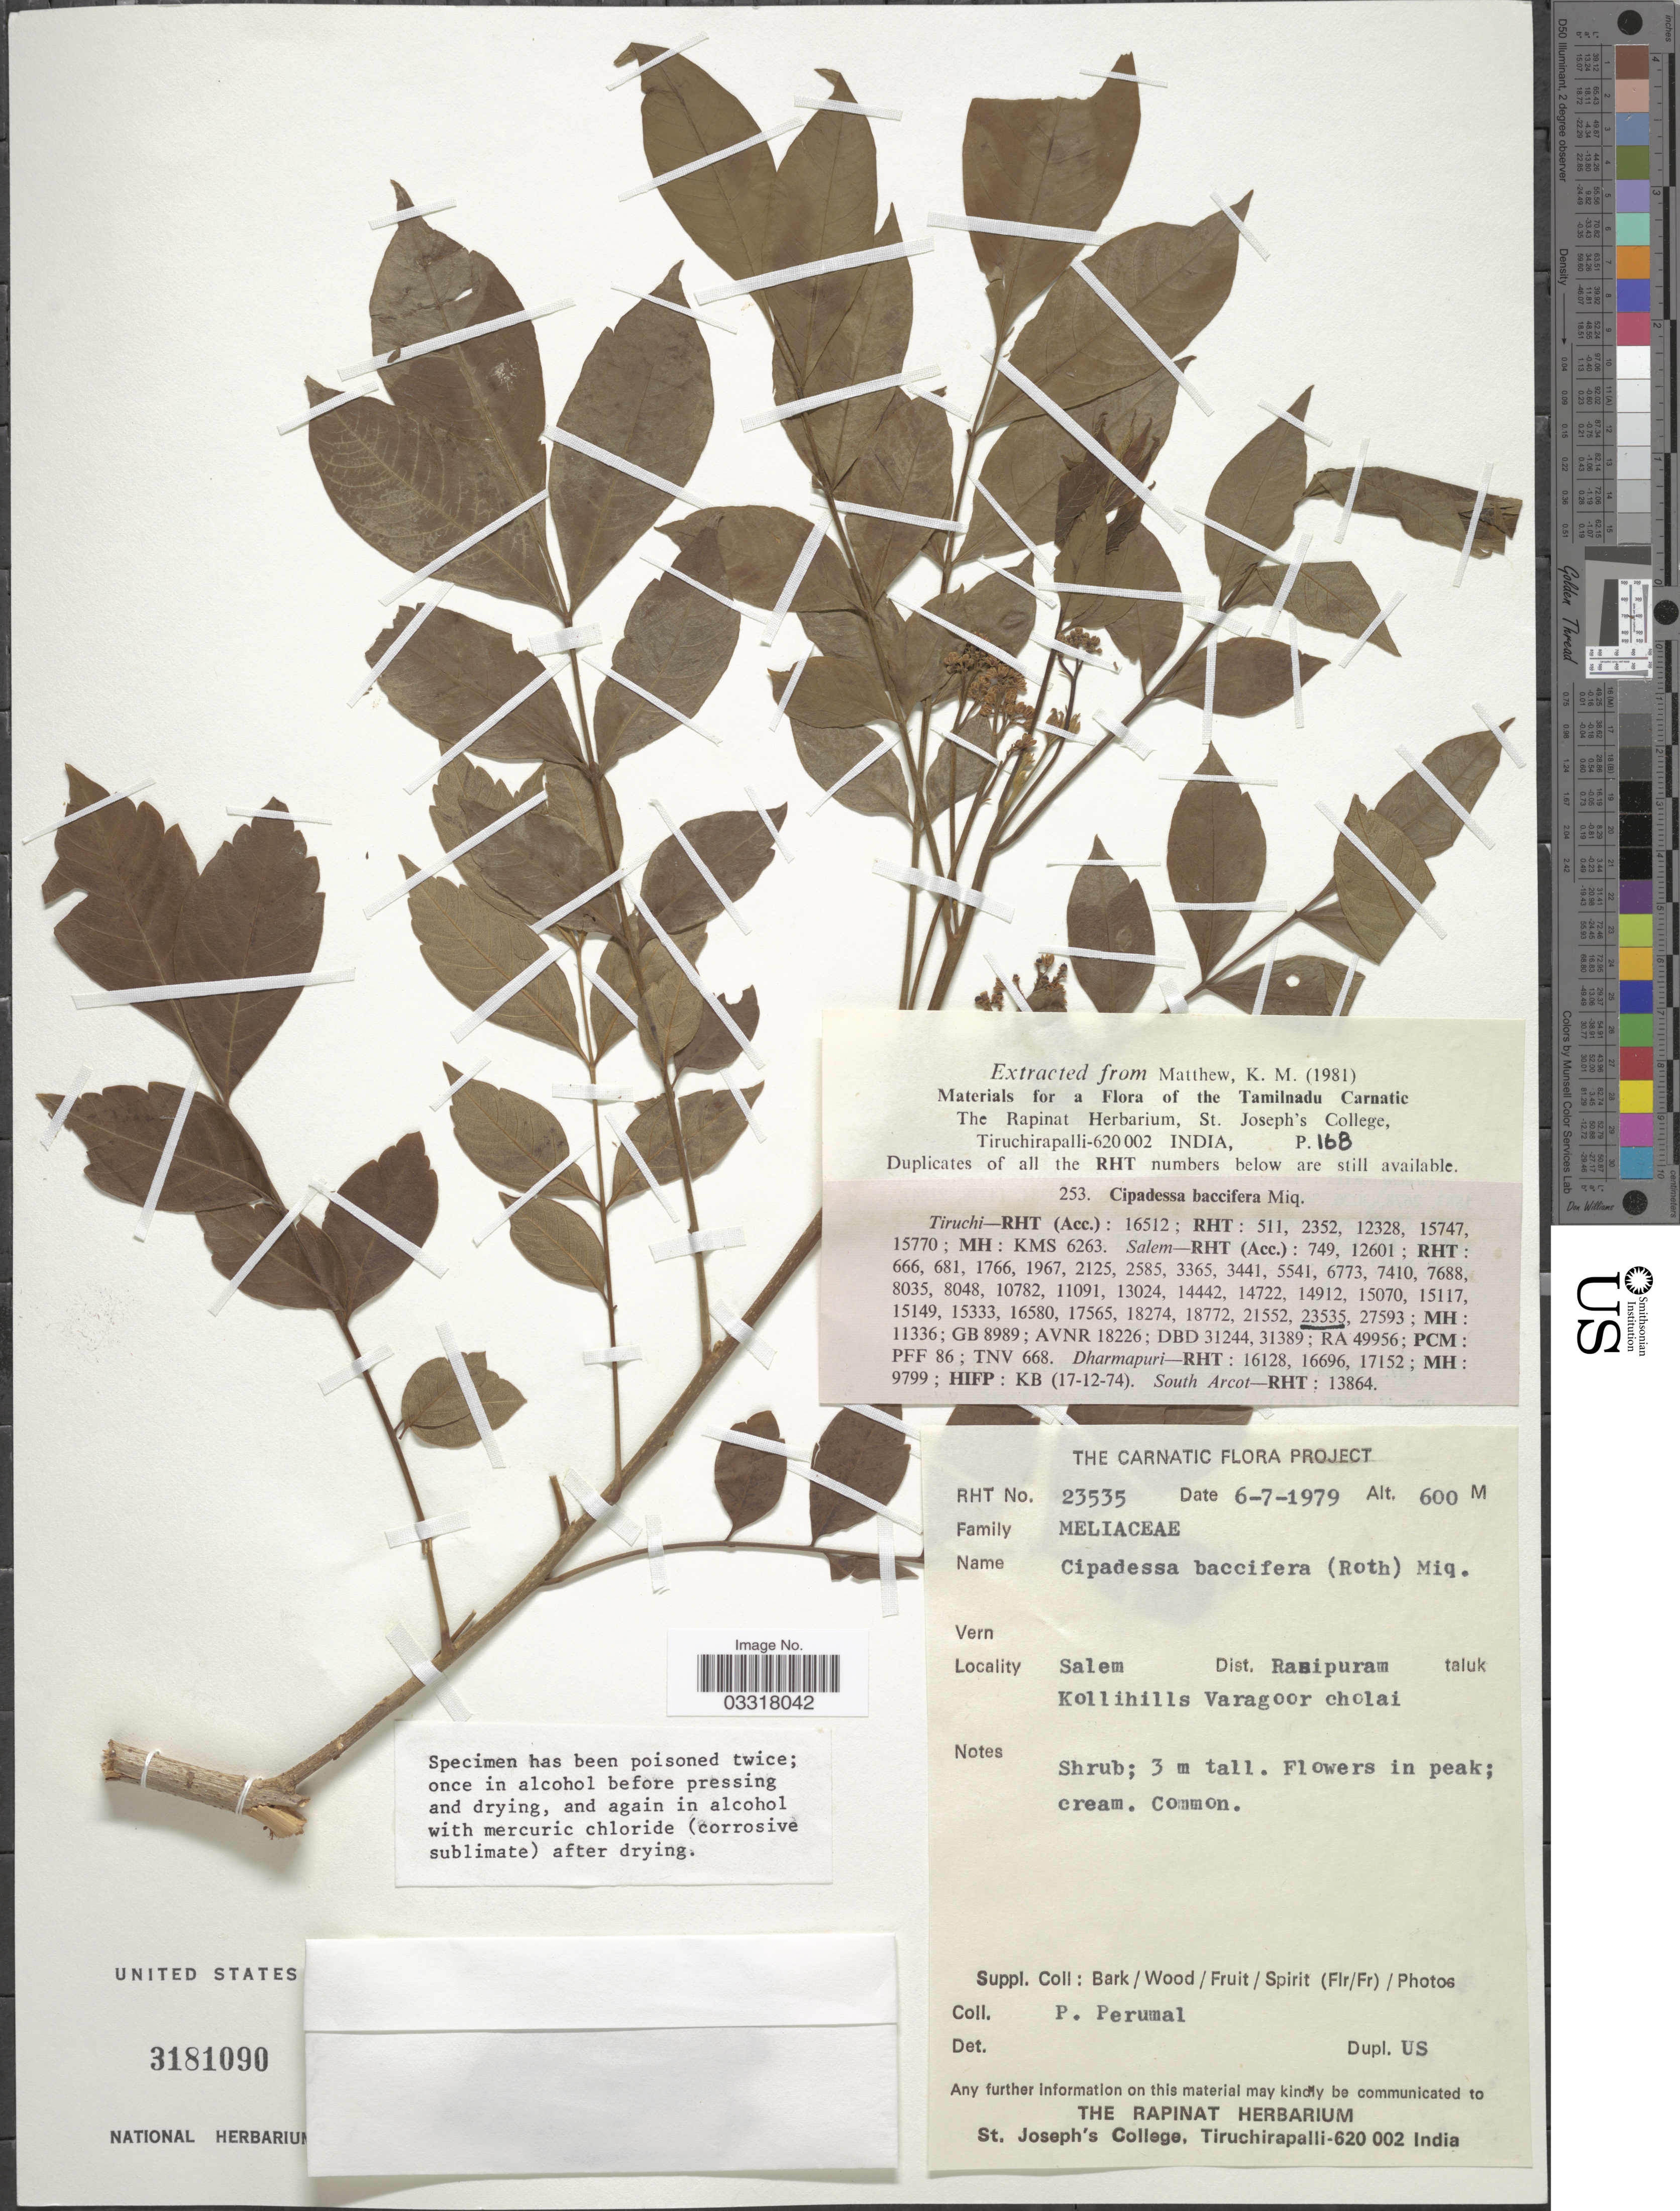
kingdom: Plantae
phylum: Tracheophyta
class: Magnoliopsida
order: Sapindales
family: Meliaceae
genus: Cipadessa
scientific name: Cipadessa baccifera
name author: Miq.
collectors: P. Perumal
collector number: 23535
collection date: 1979-07-06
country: India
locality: Salem. Dist. Rasipuram taluk Kollihills Varagoor cholai.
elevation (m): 600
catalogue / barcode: US 3181090